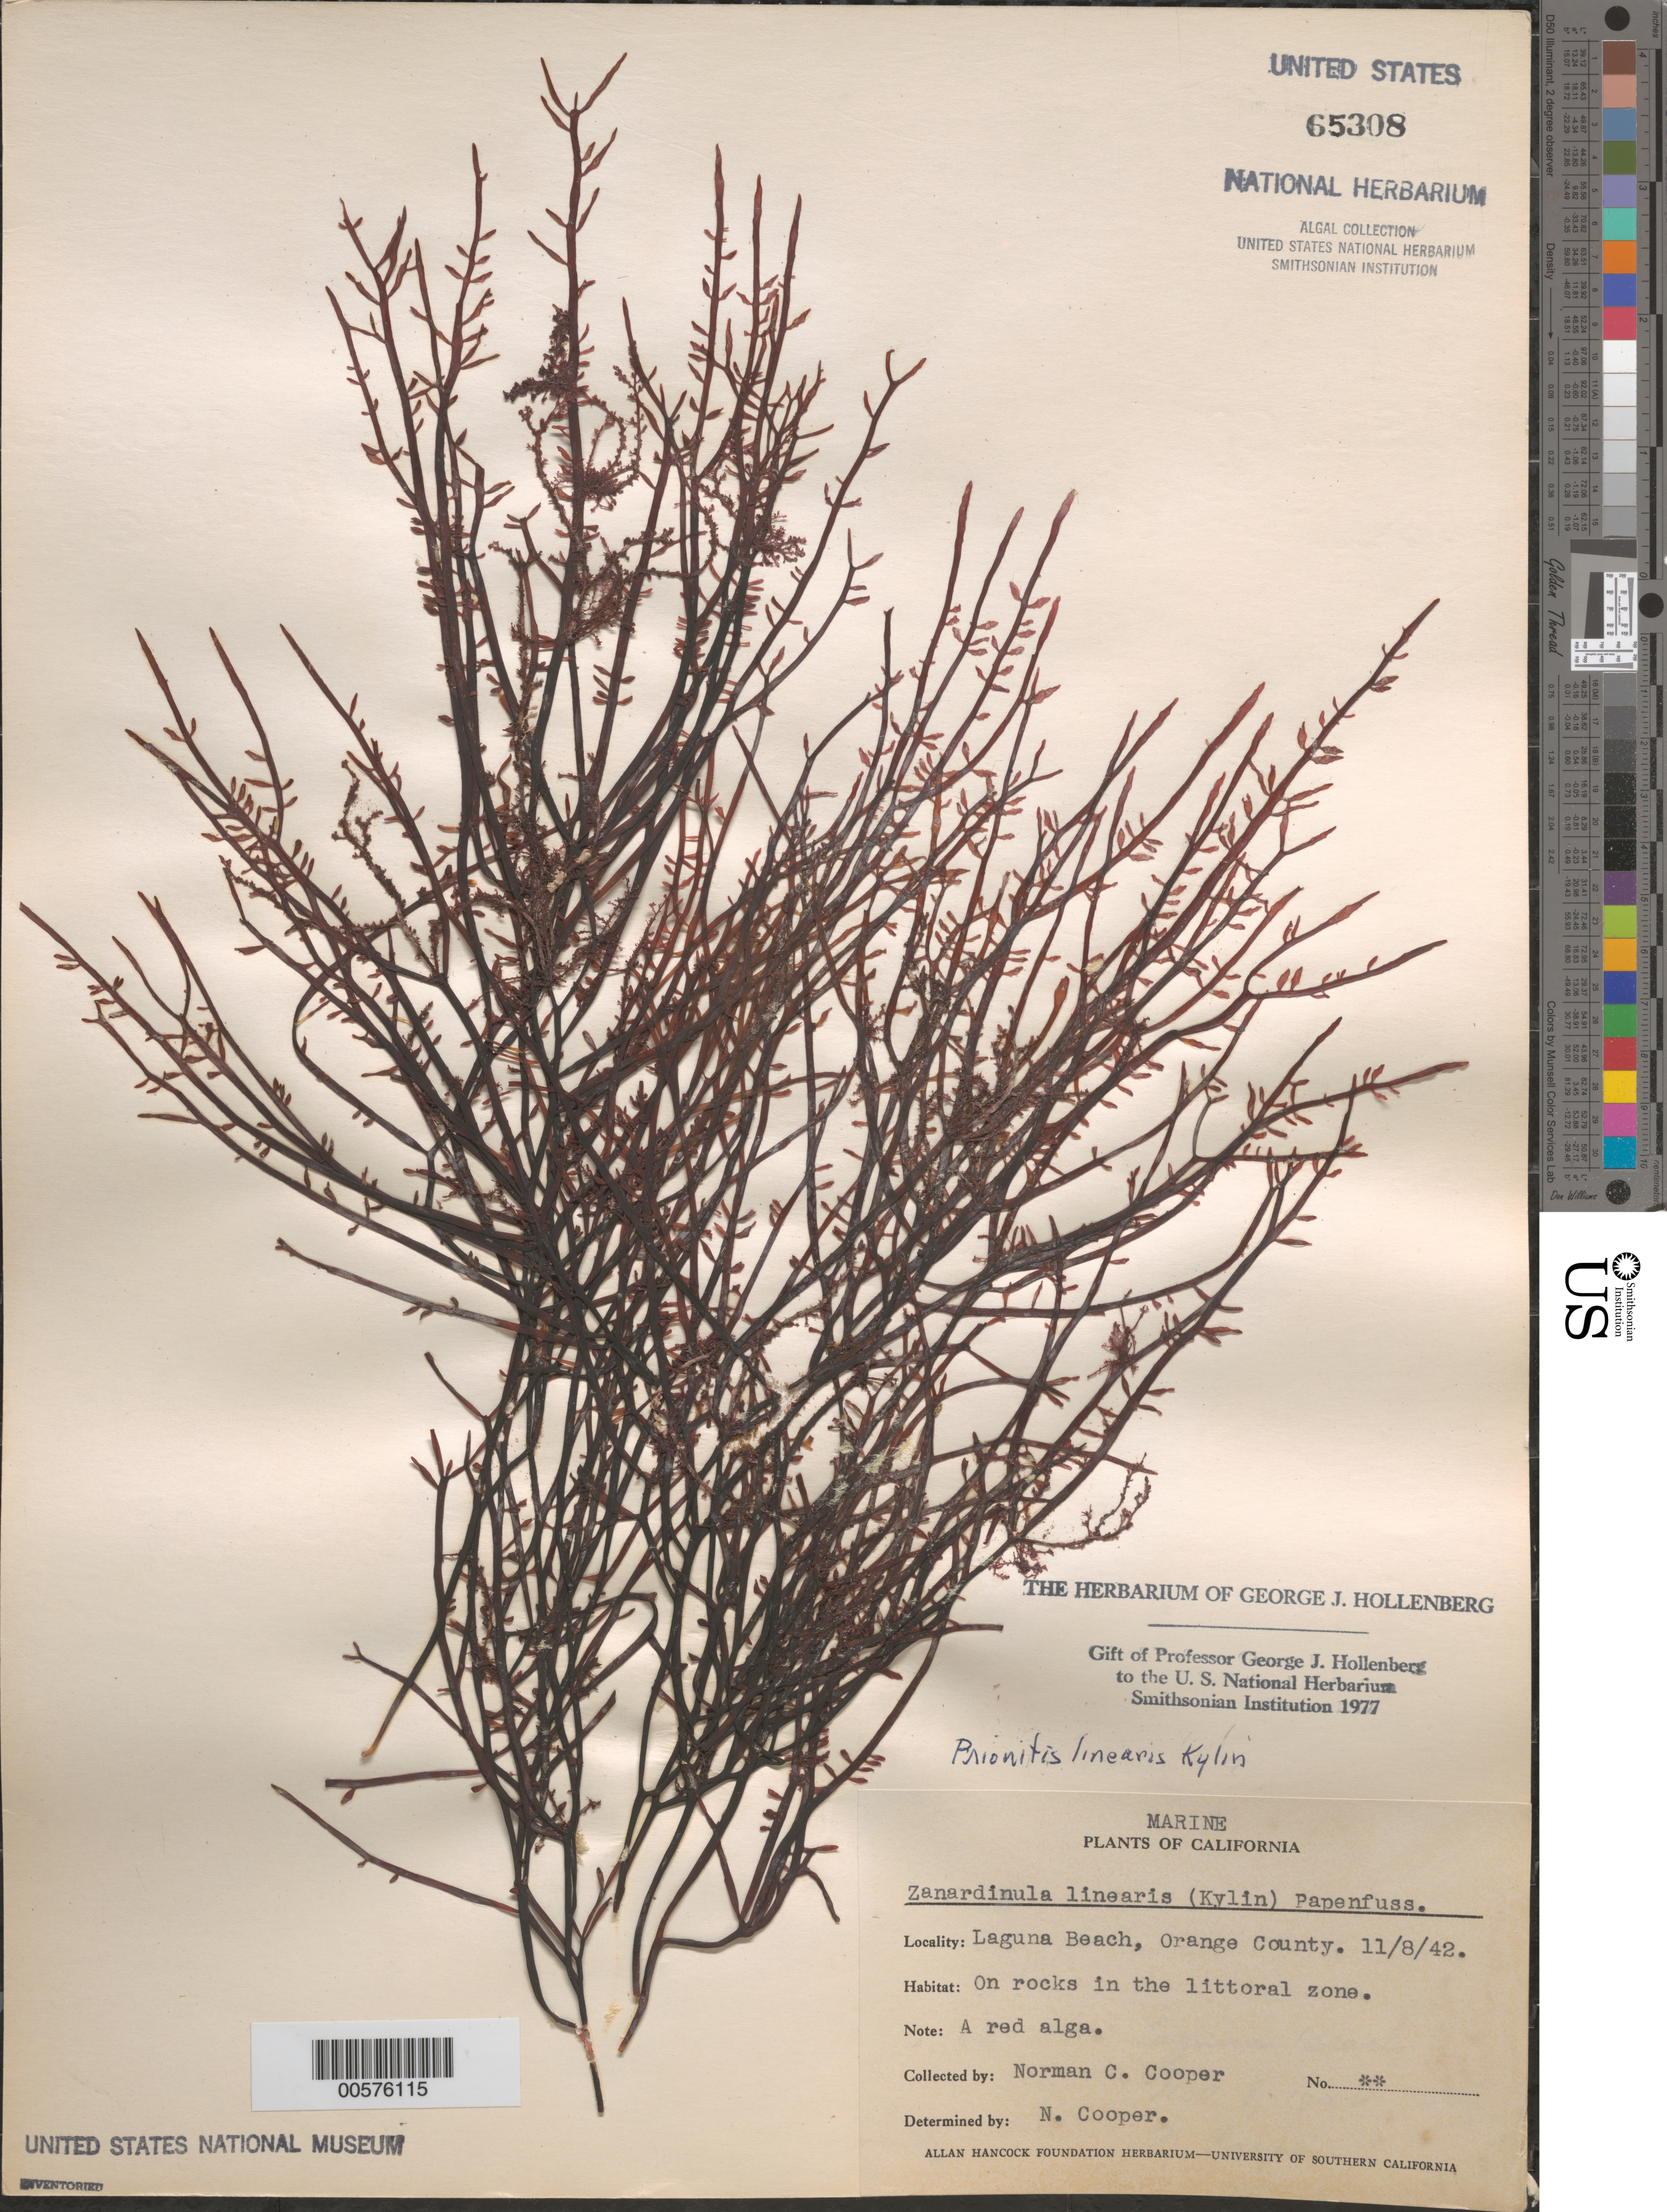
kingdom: Plantae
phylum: Rhodophyta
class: Florideophyceae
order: Cryptonemiales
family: Cryptonemiaceae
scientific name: Prionitis linearis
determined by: Hollenberg, George J.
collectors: N. Cooper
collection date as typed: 08 Nov 1942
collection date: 1942-11-08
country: United States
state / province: California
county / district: Orange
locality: Laguna Beach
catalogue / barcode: US 65308